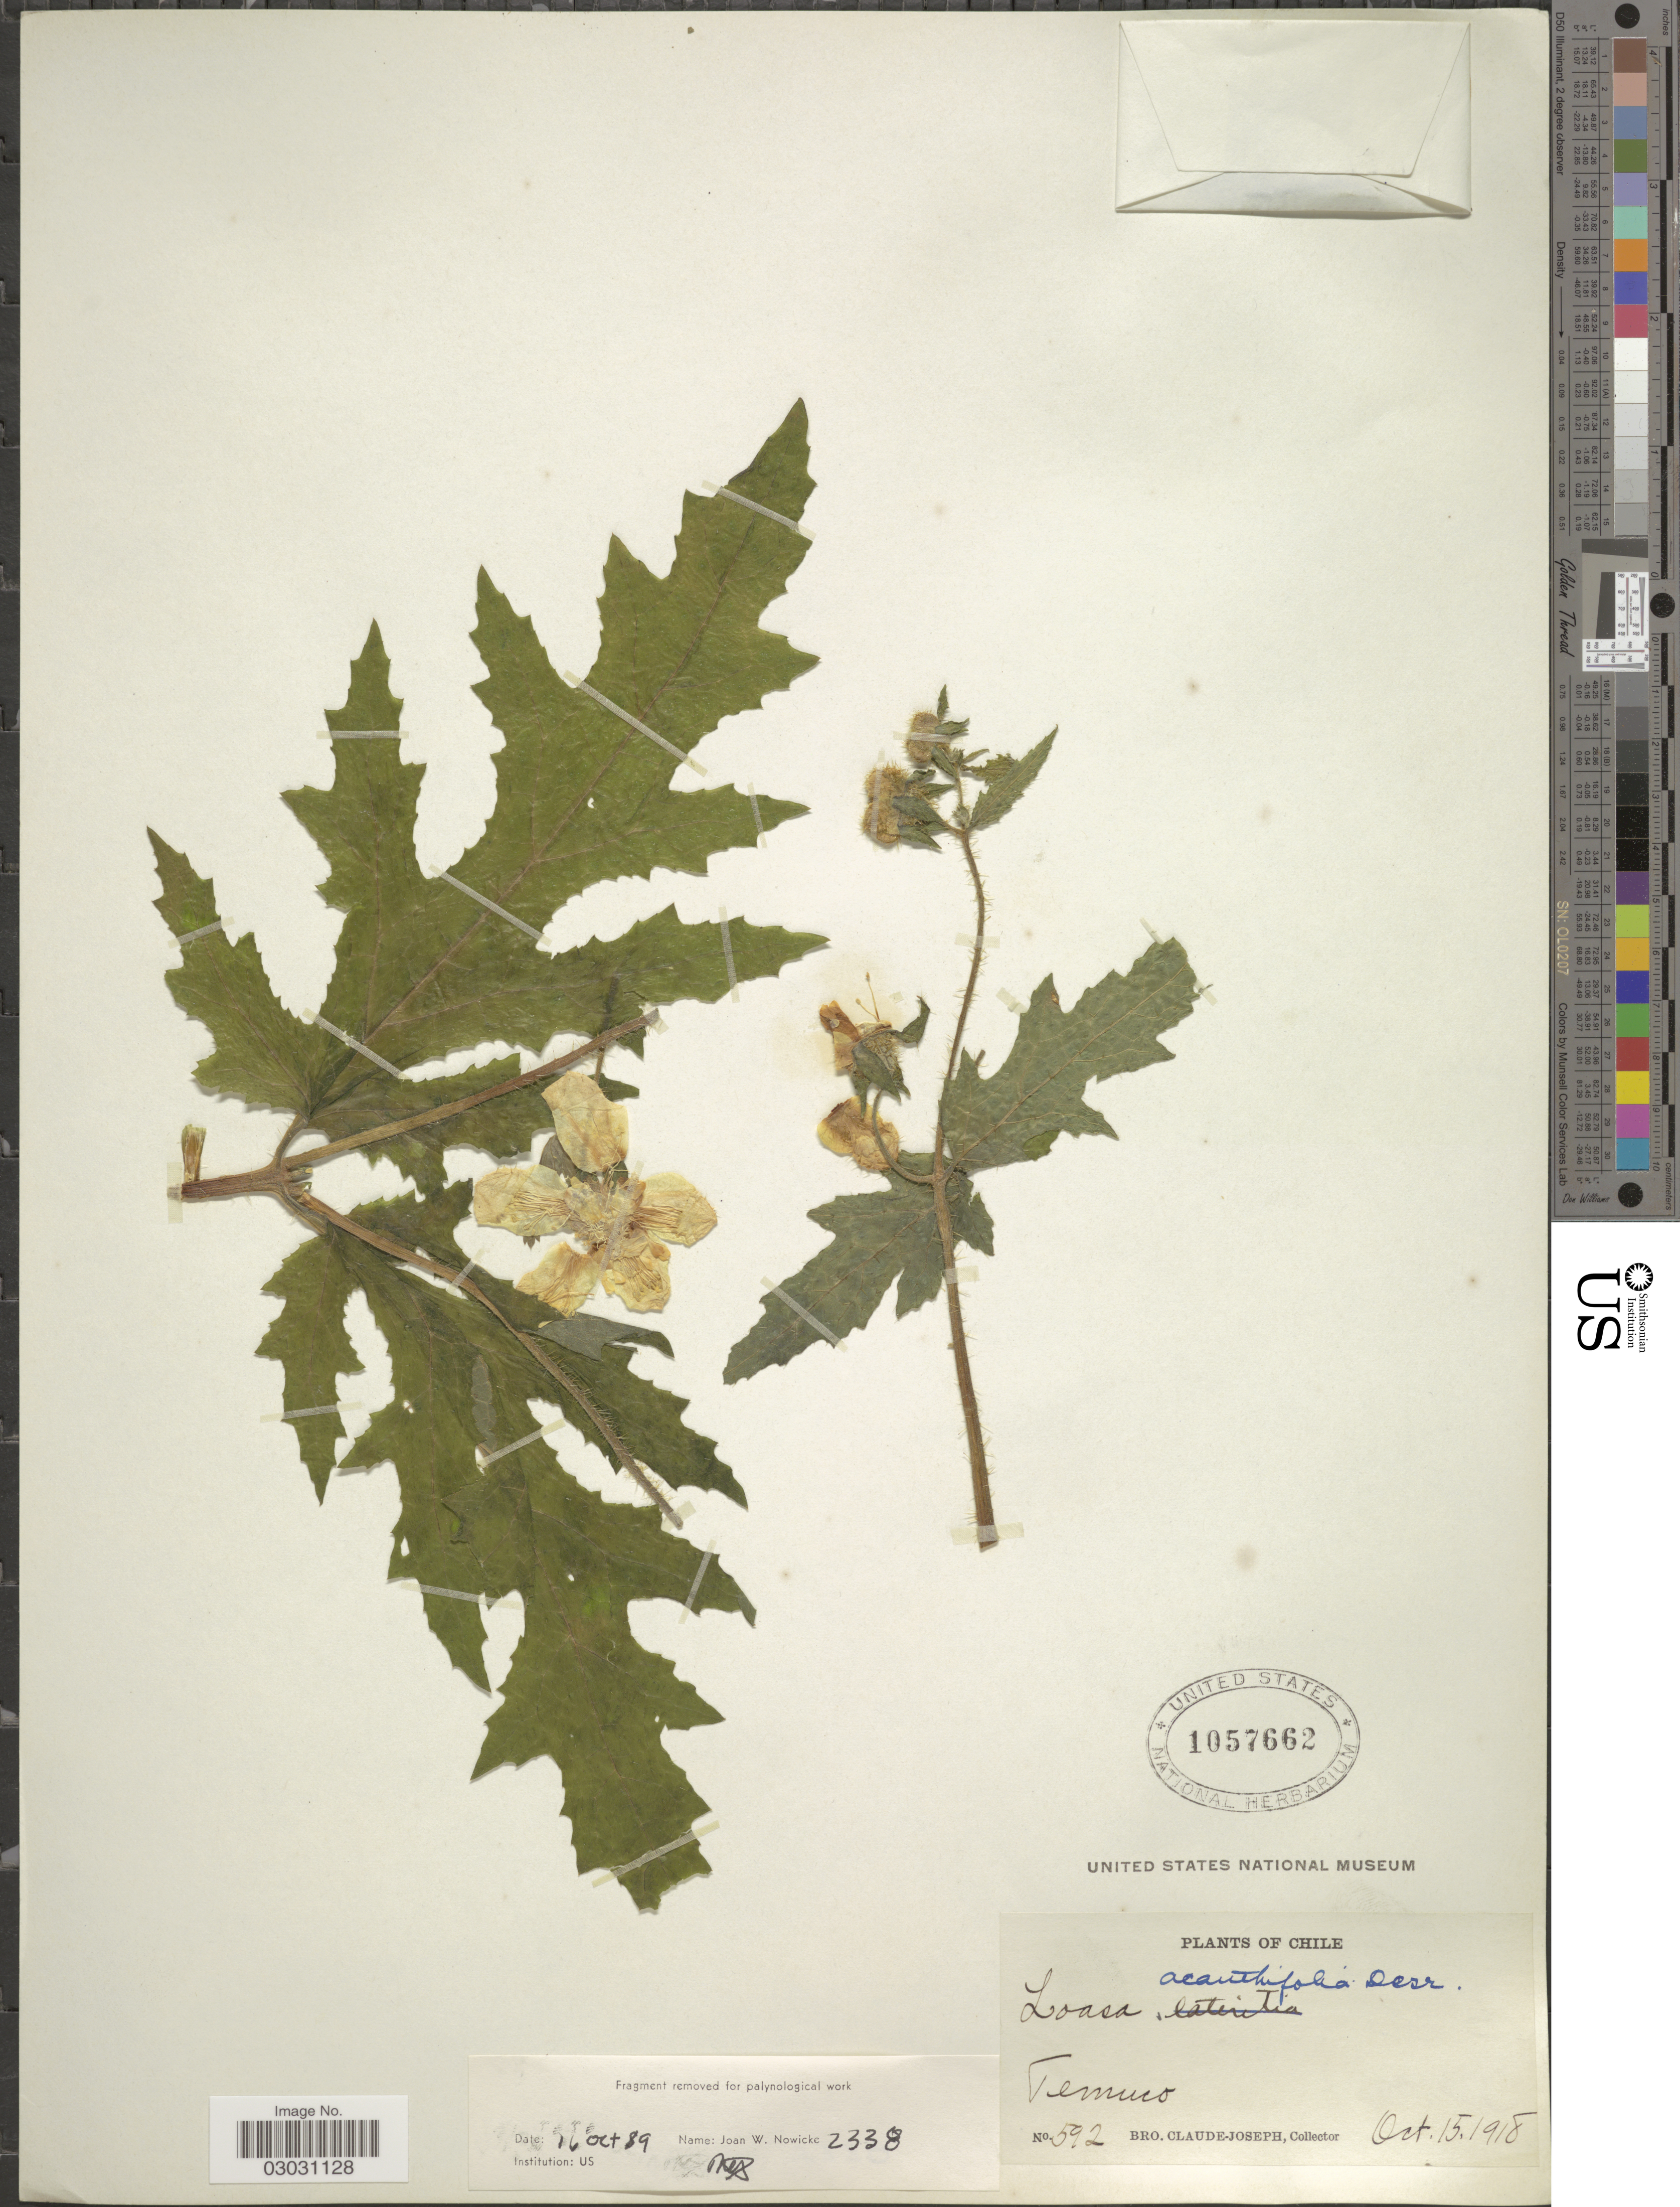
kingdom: Plantae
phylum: Tracheophyta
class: Magnoliopsida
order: Cornales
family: Loasaceae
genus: Loasa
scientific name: Loasa acanthifolia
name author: Desr.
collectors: Bro. Claude-Joseph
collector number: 592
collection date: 1918-10-15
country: Chile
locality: Temuco.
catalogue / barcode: US 1057662